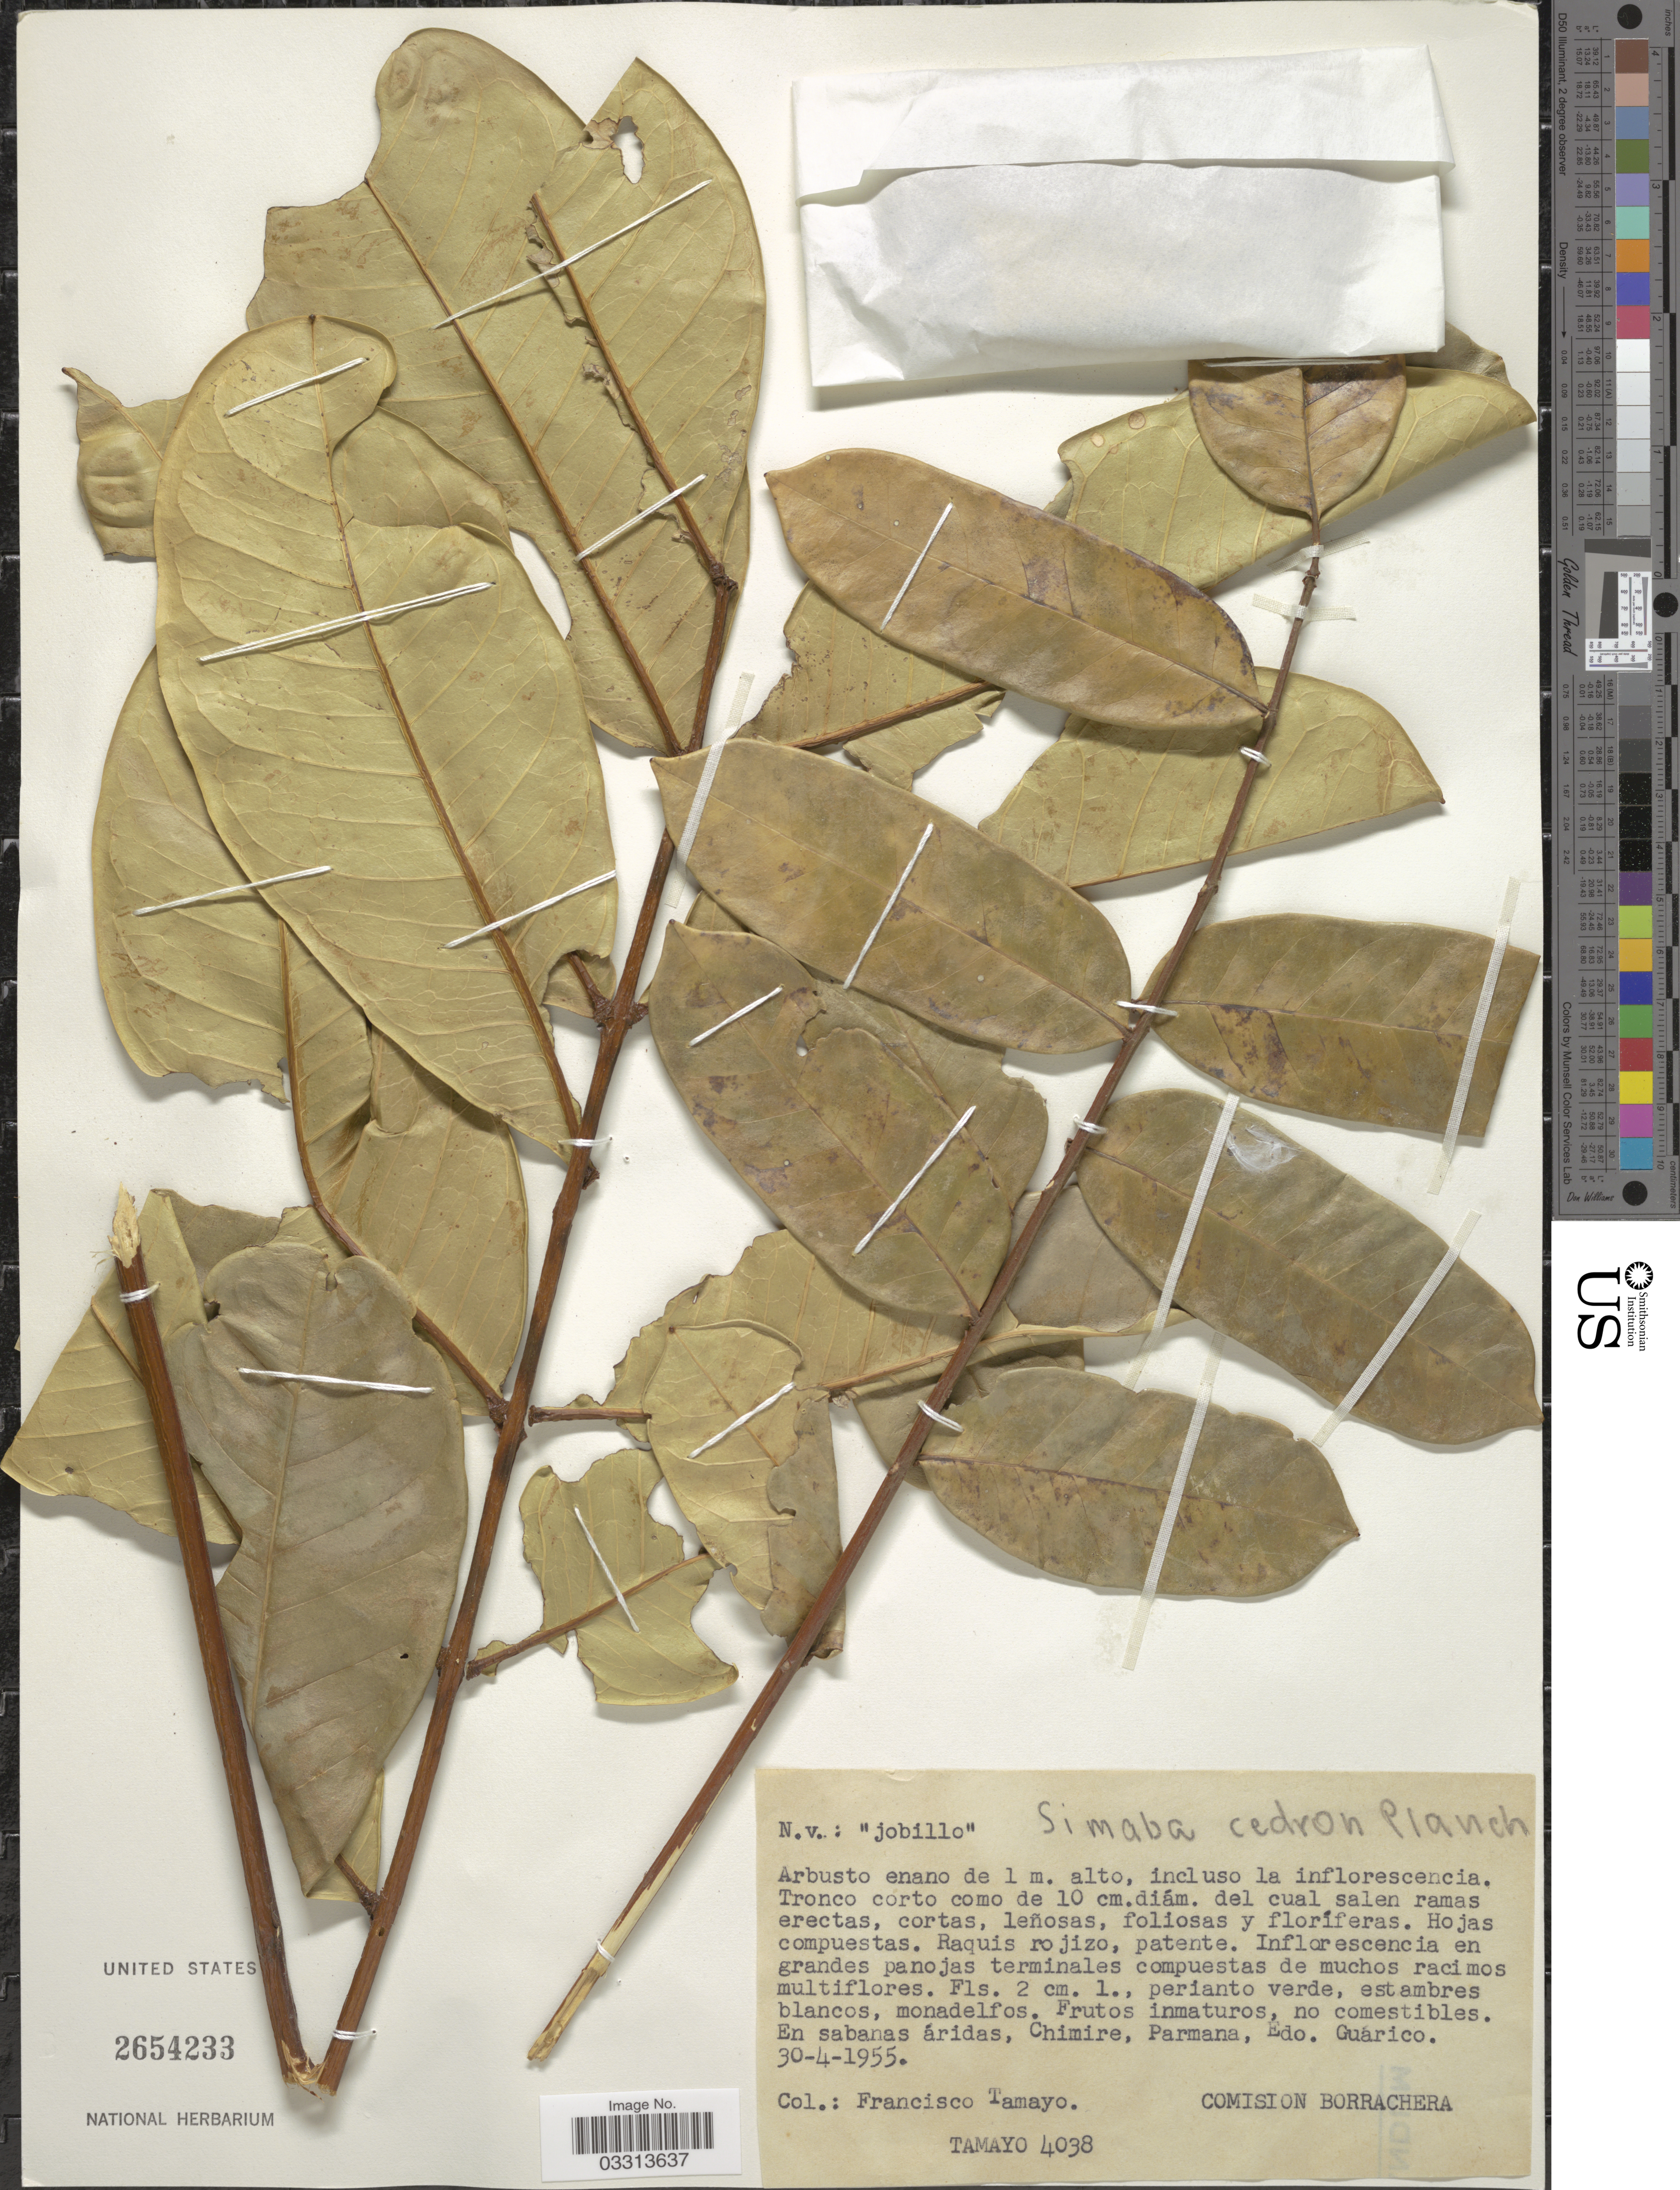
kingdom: Plantae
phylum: Tracheophyta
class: Magnoliopsida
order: Sapindales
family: Simaroubaceae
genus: Homalolepis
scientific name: Homalolepis cedron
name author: (Planch.) Devecchi & Pirani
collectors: F. Tamayo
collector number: TAMAYO4038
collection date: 1955-04-30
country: Venezuela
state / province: Guárico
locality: En sabanas áridas, Chimire, Parmana.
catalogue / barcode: US 2654233